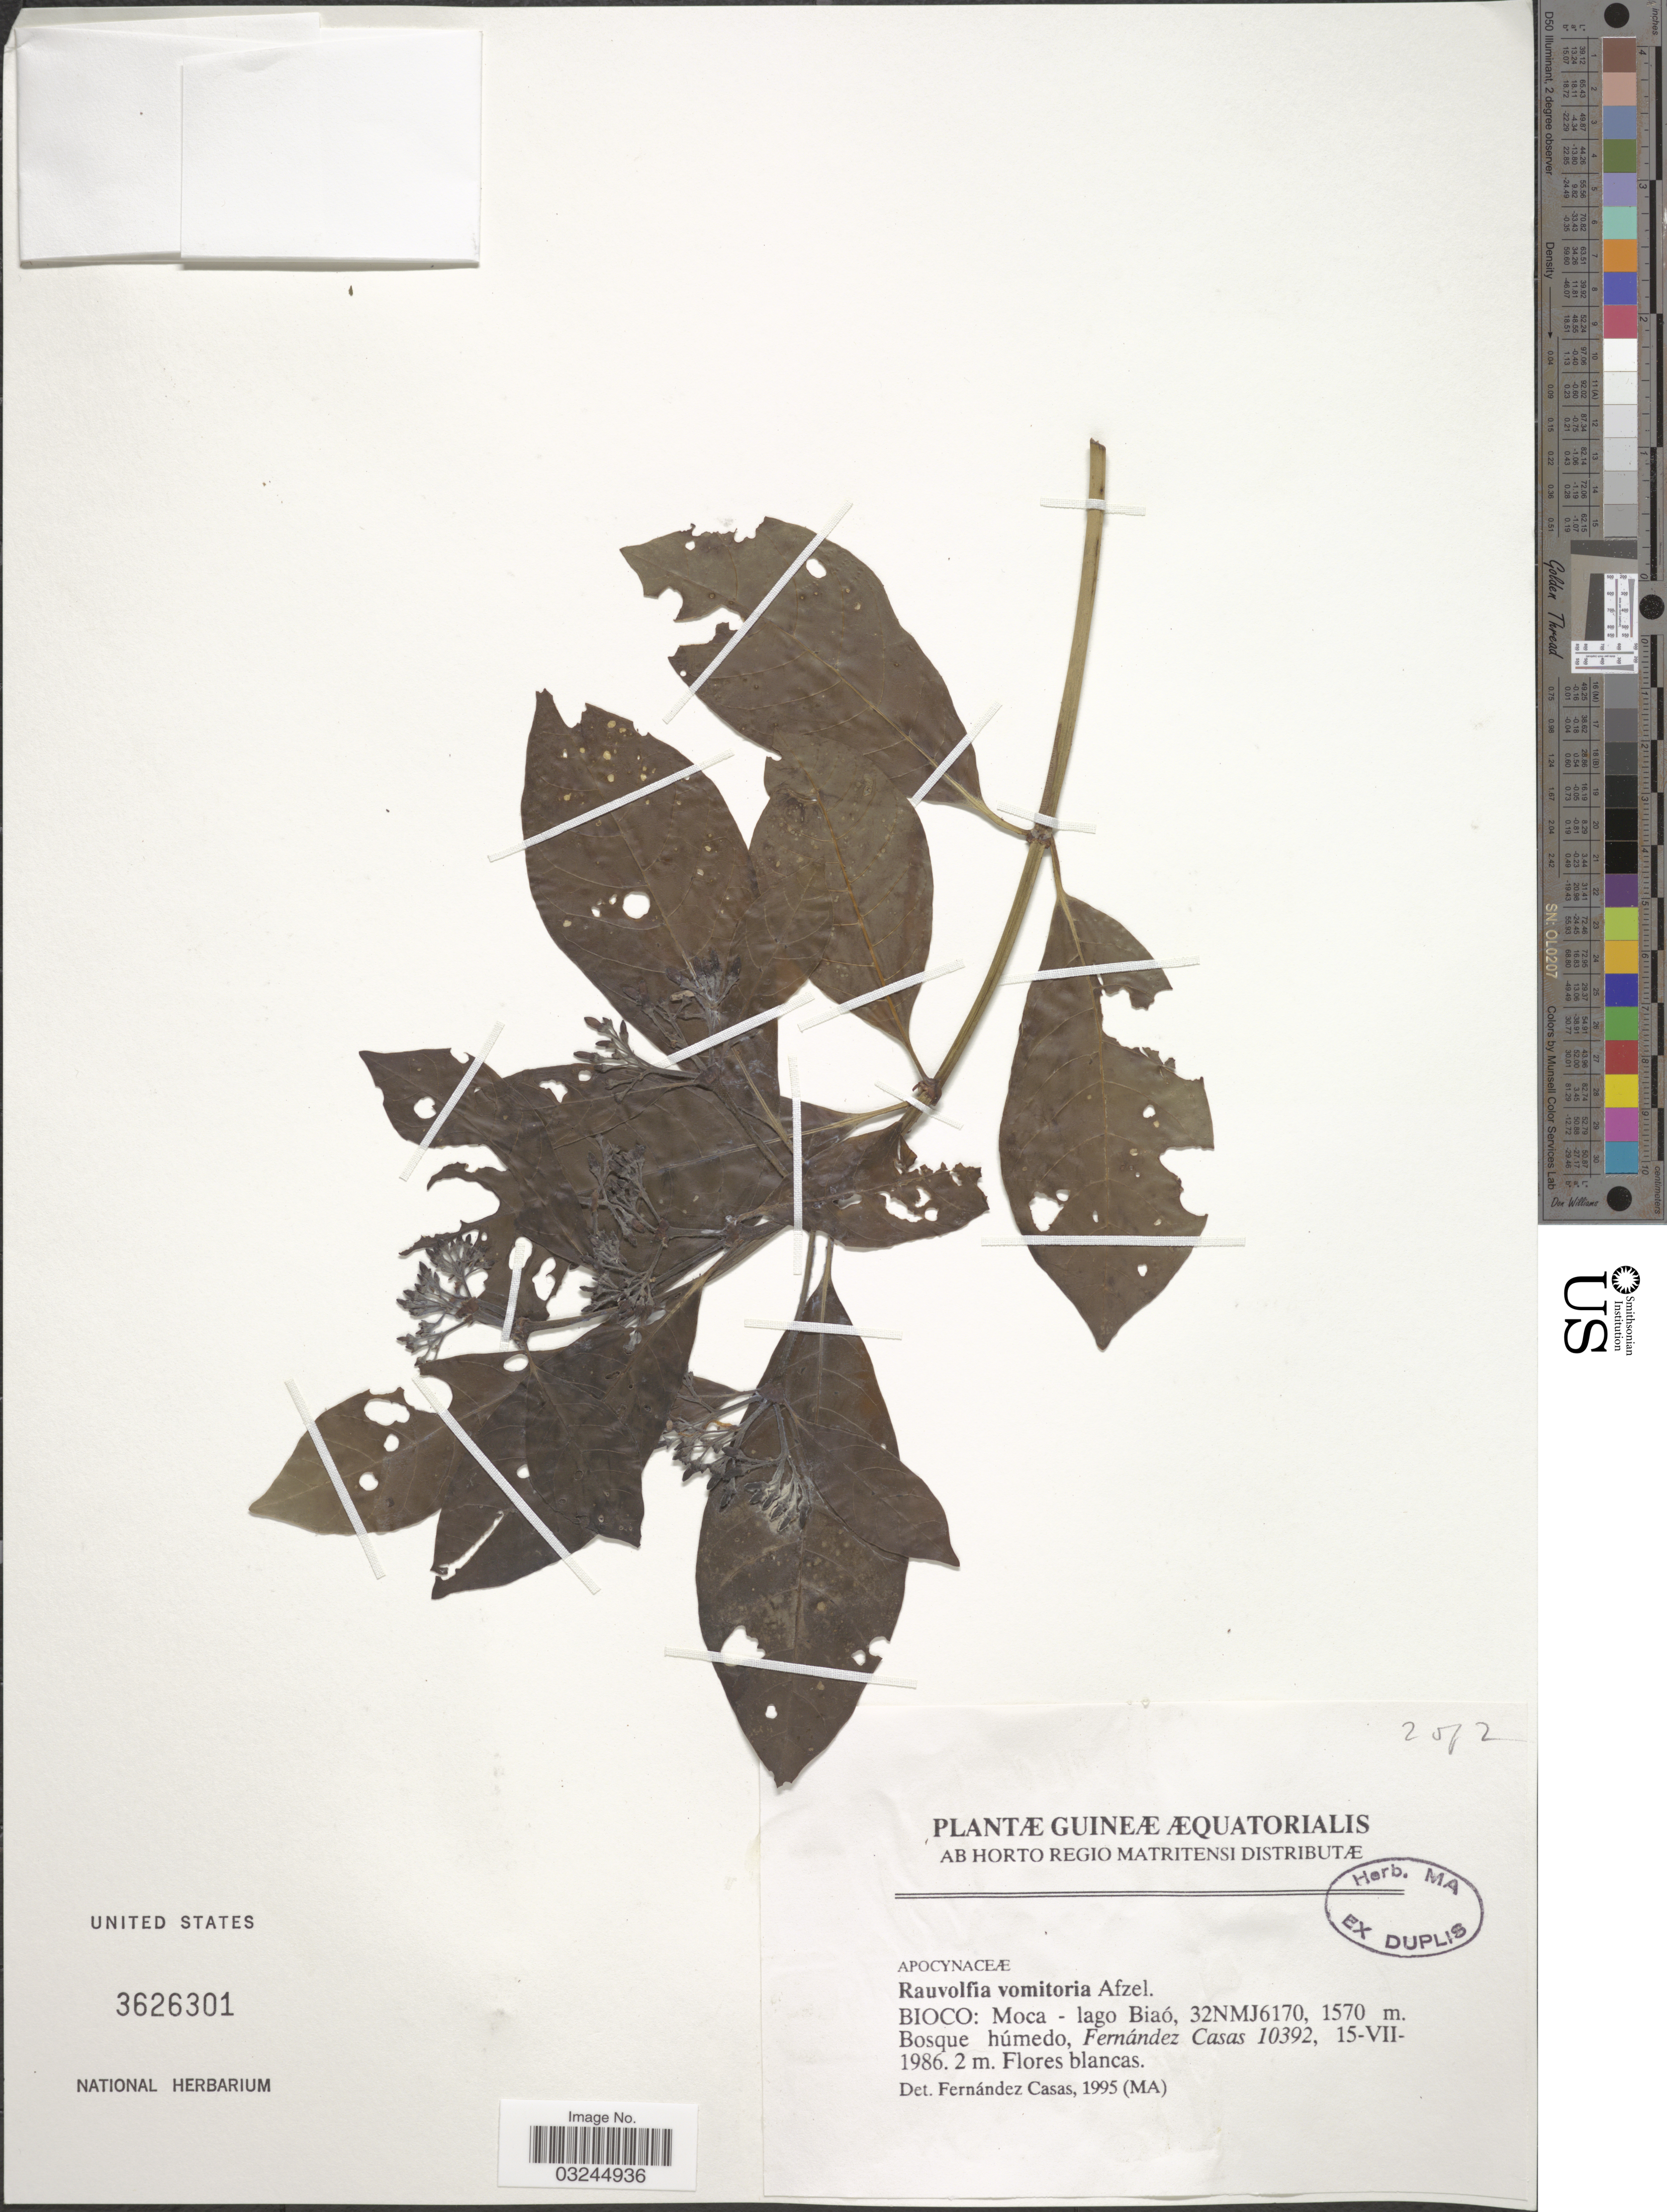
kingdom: Plantae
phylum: Tracheophyta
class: Magnoliopsida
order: Gentianales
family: Apocynaceae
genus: Rauvolfia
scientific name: Rauvolfia vomitoria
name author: Afzel.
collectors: F. Casas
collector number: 10392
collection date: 1986-07-15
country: Equatorial Guinea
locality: Bioco: Moca - lago Biaó, 32NMJ6170.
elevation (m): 1570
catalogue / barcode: US 3626301